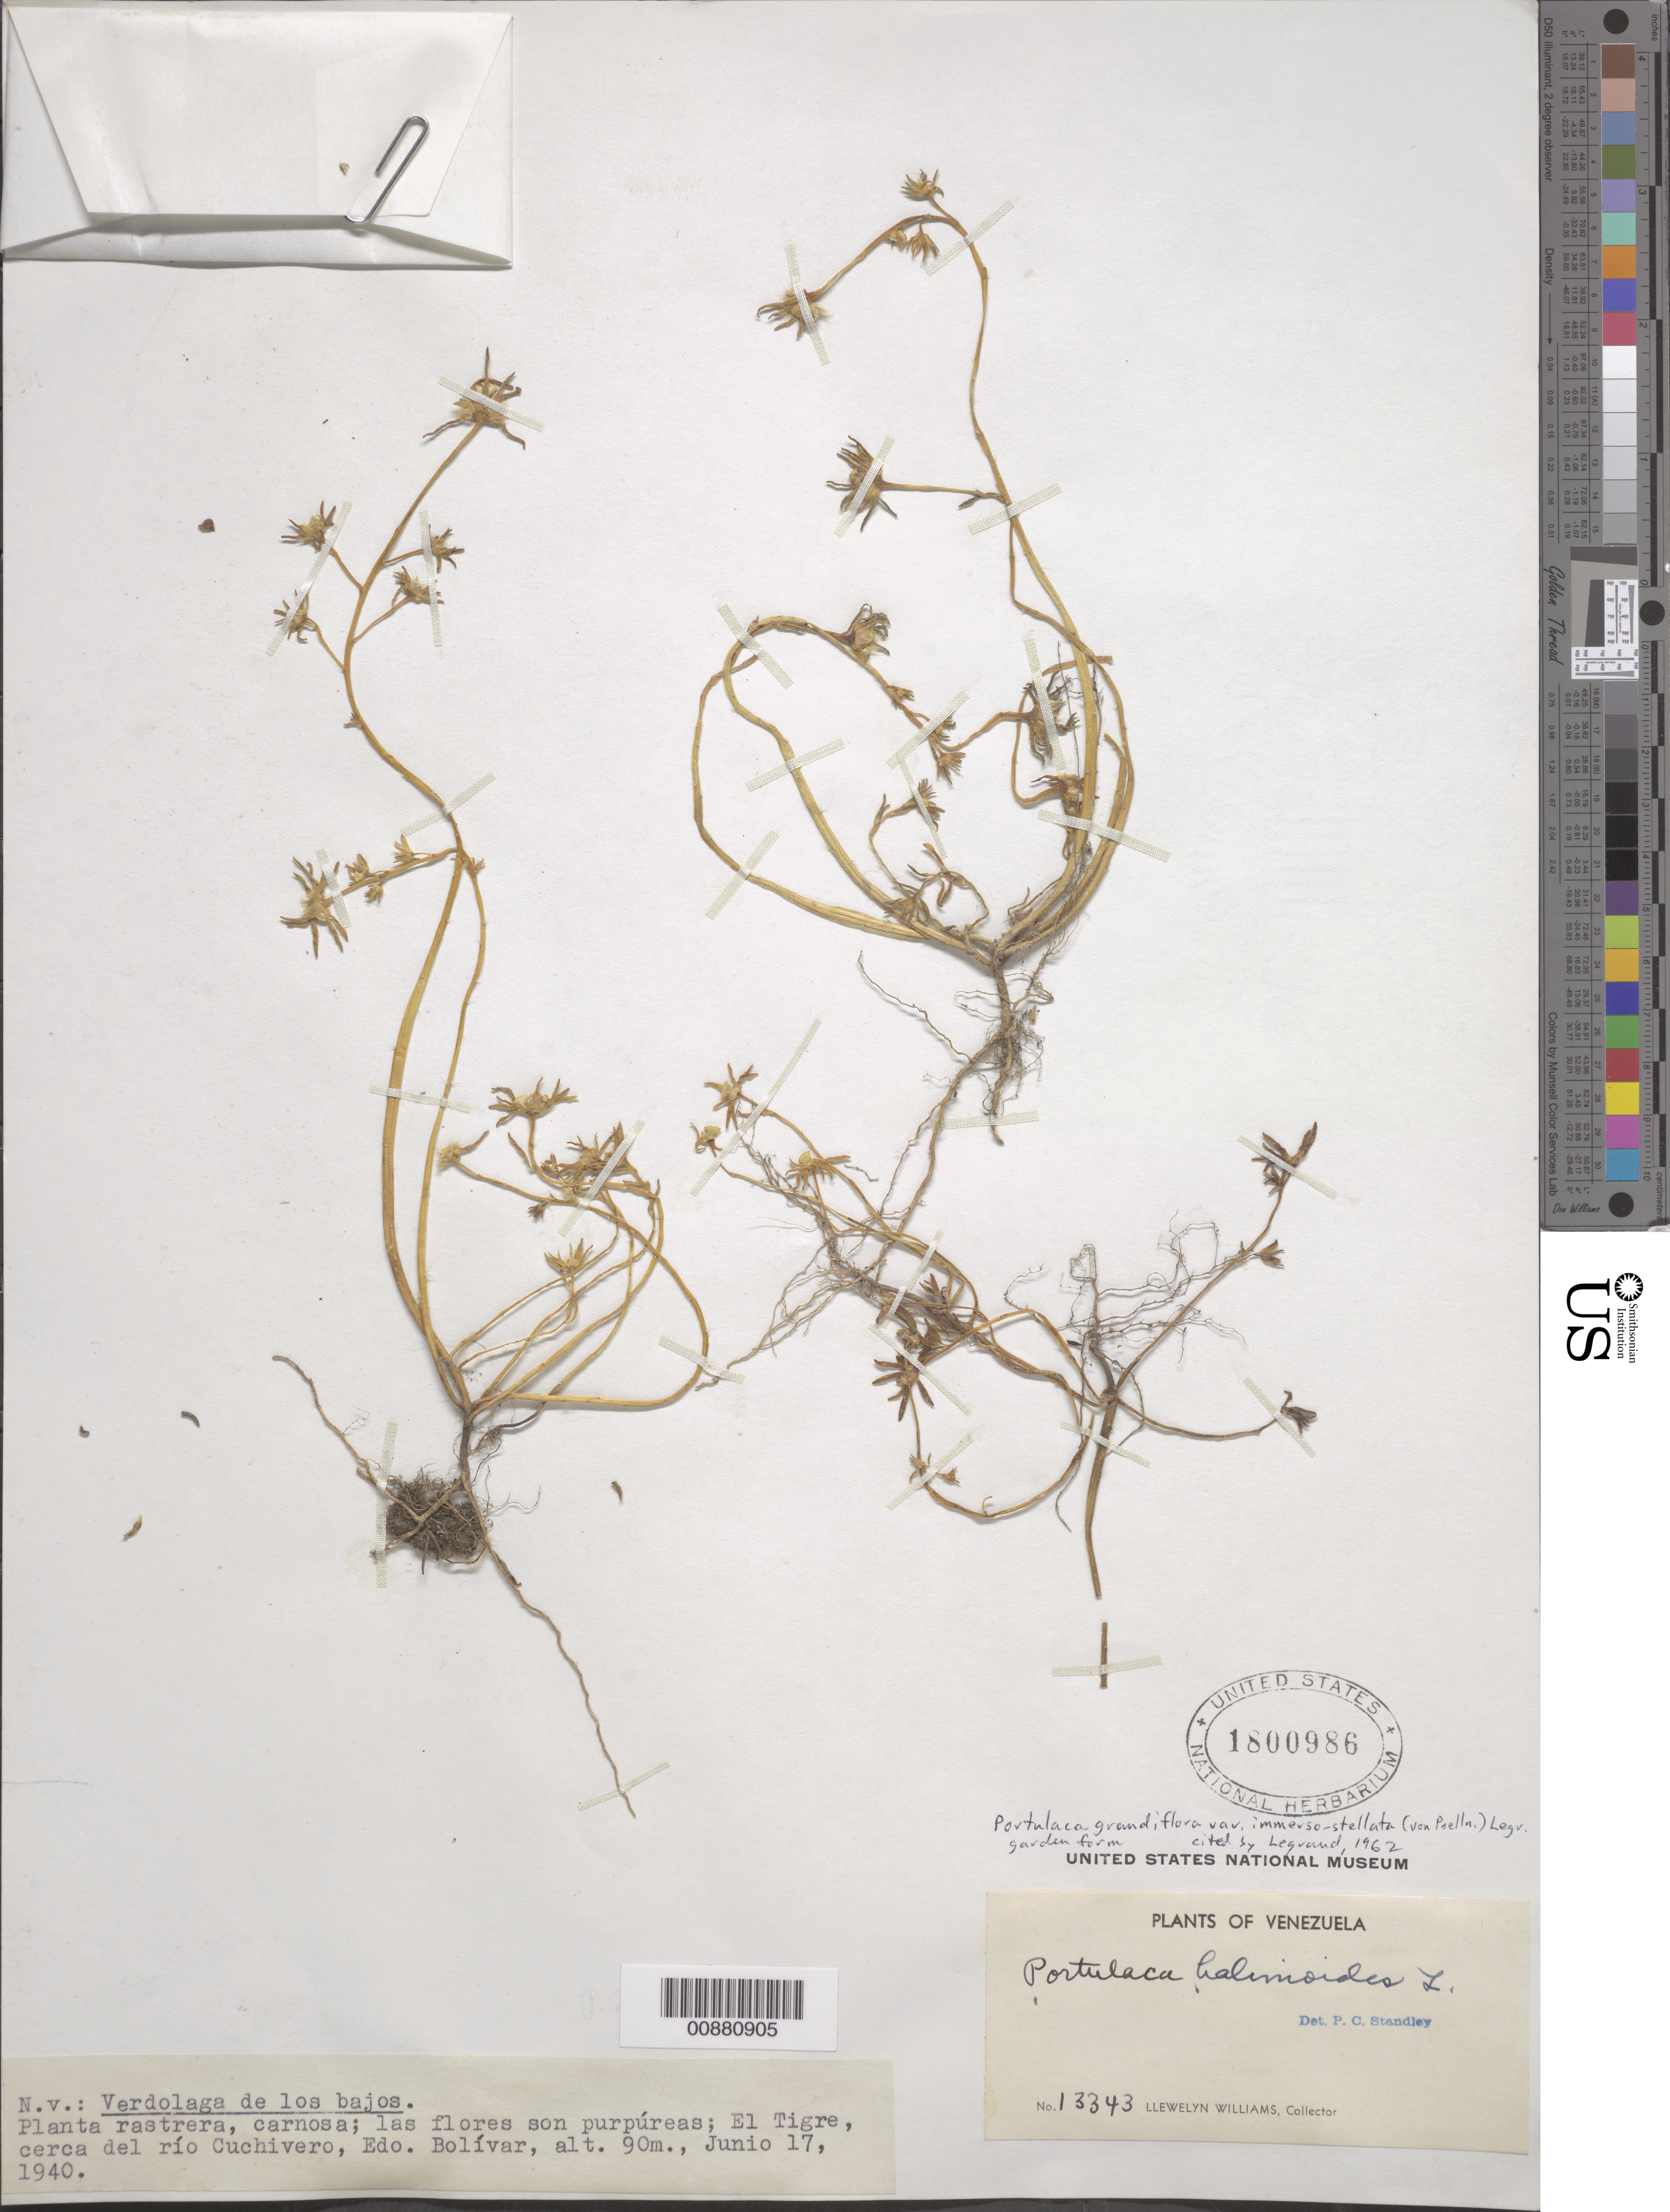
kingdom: Plantae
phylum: Tracheophyta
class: Magnoliopsida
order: Caryophyllales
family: Portulacaceae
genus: Portulaca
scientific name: Portulaca grandiflora var. immersostellulata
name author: (Poelln.) D. Legrand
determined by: Legrand, Carlos Maria Diego Enrique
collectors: Ll. Williams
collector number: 13343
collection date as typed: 17-Jun-40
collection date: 1940-06-17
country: Venezuela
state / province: Bolívar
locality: El Tigre, cerca de El Río Cuchivero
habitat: Cerca del río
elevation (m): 90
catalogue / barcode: US 1800986